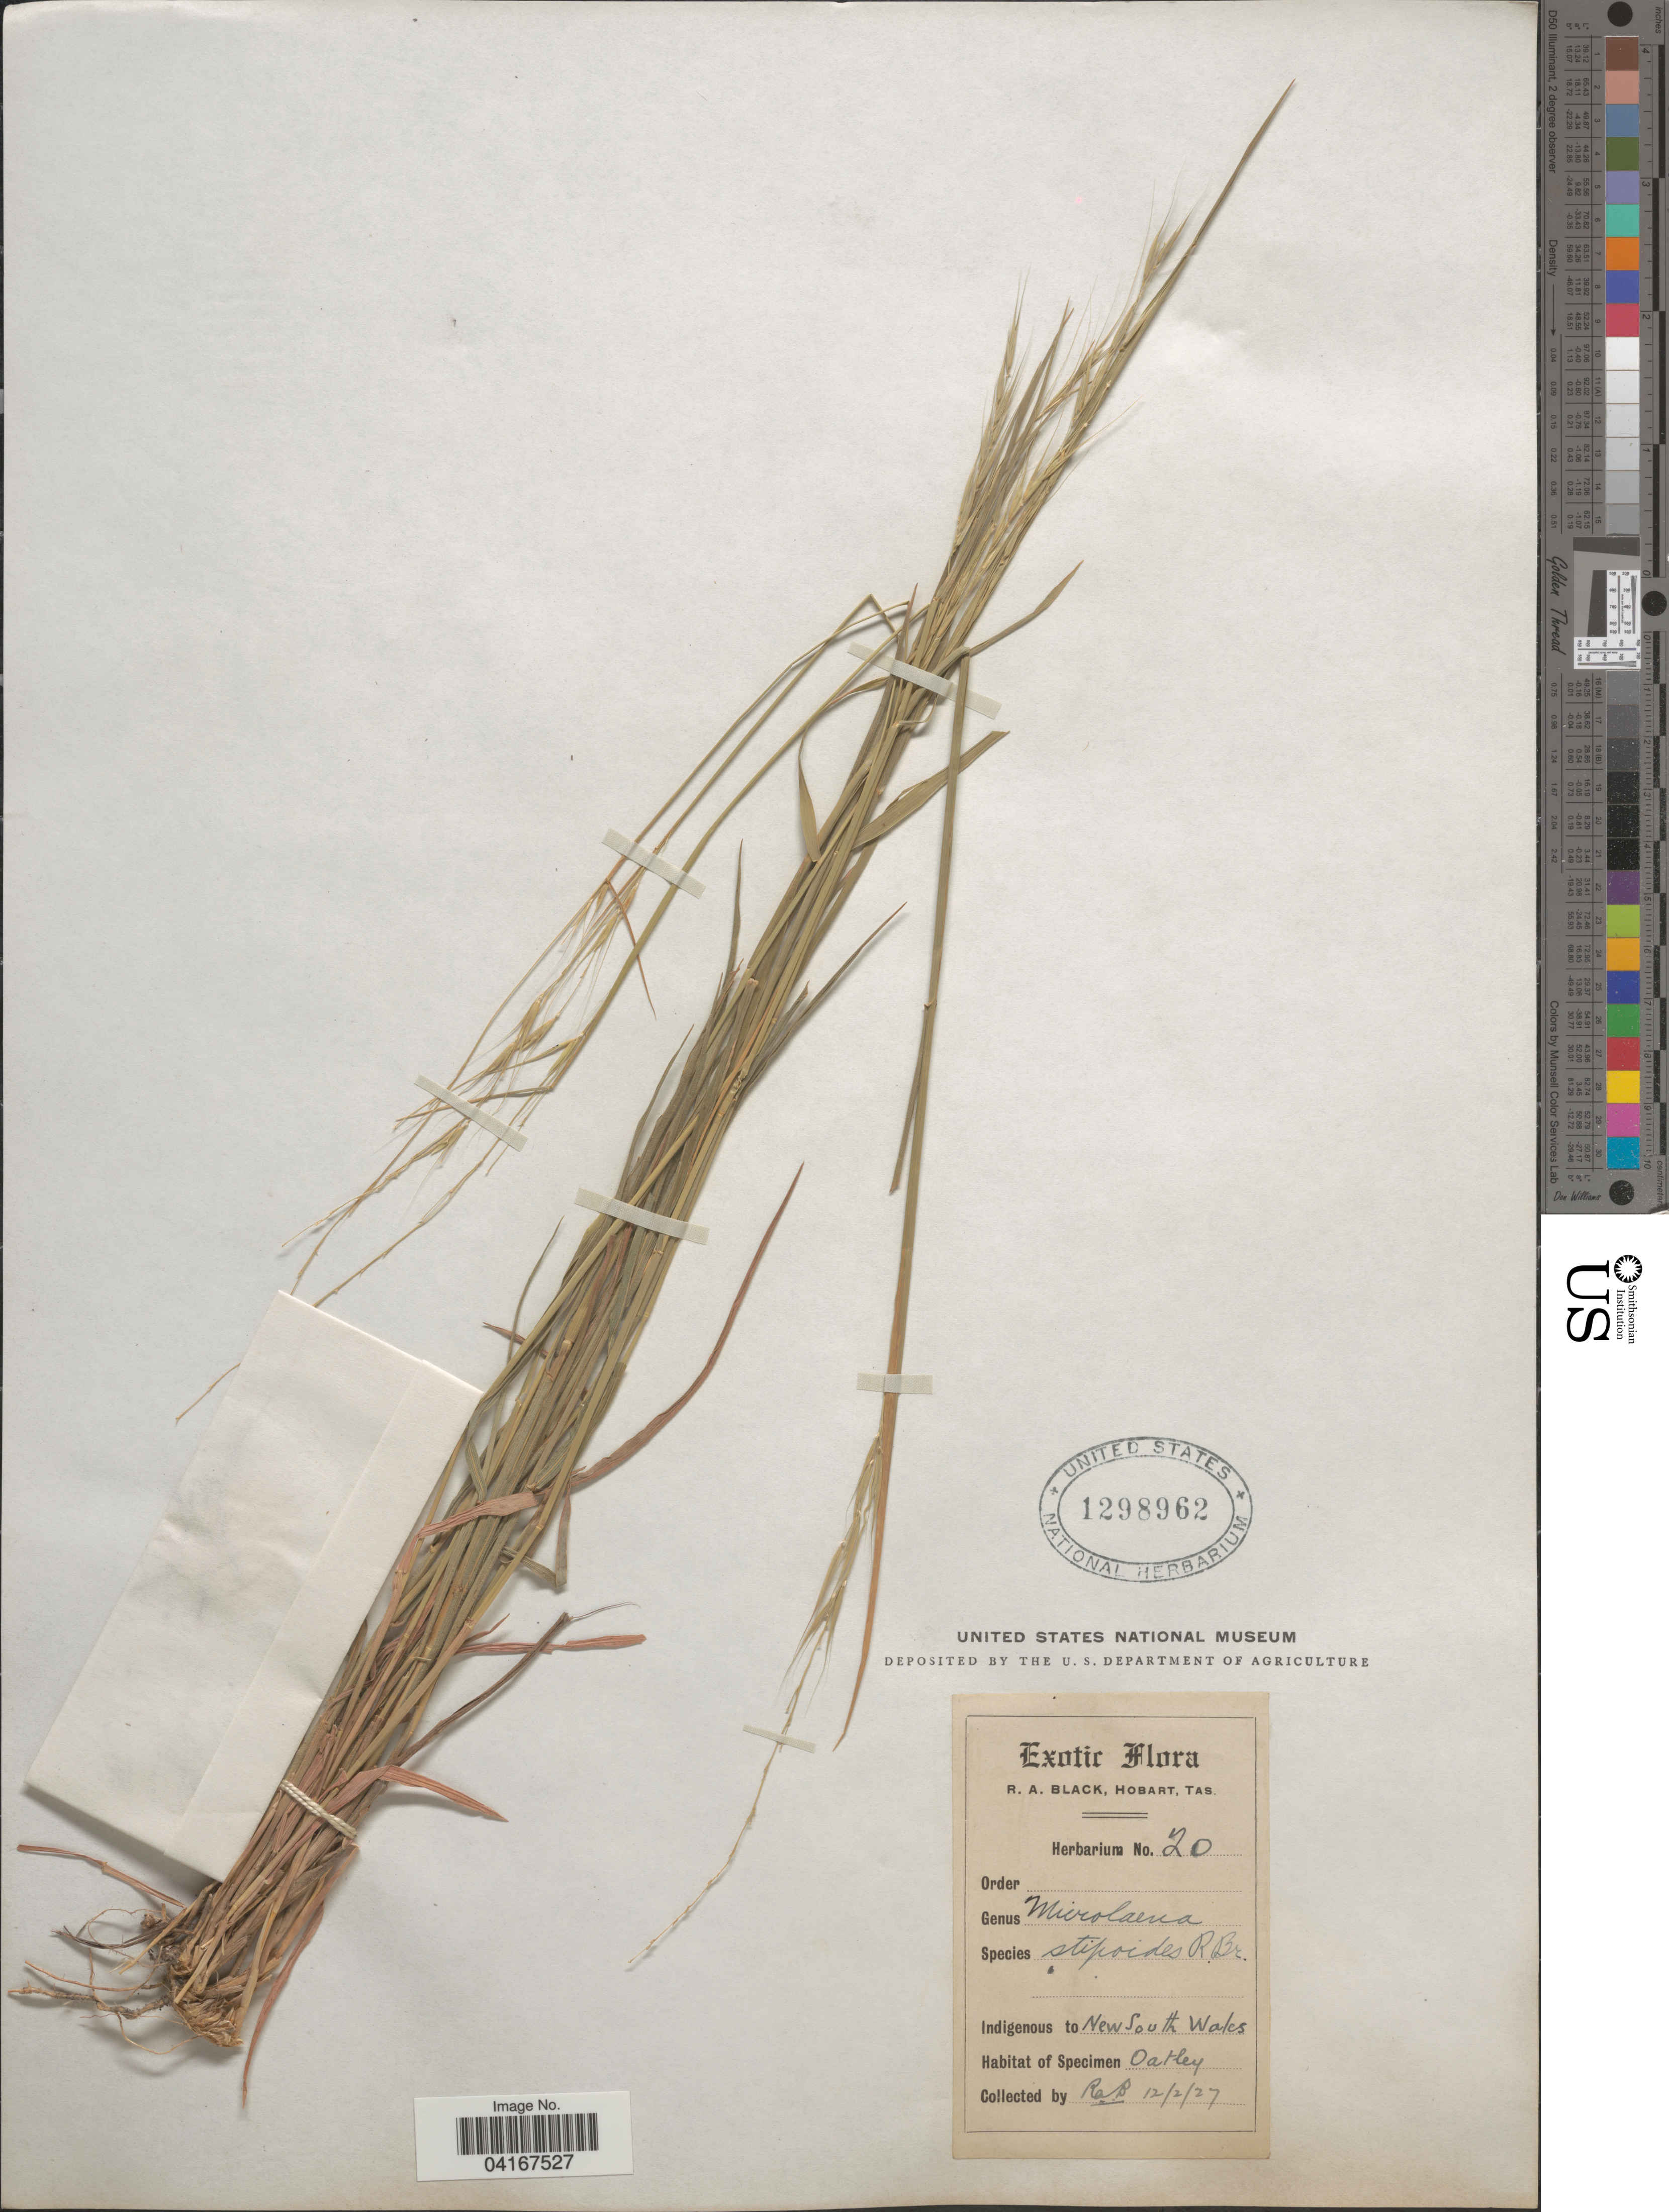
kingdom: Plantae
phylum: Tracheophyta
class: Liliopsida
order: Poales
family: Poaceae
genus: Microlaena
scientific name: Microlaena stipoides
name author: (Labill.) R. Br.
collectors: R. A. Black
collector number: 20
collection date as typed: Transcribed d/m/y: 12/2/27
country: Australia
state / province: New South Wales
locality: Oatley.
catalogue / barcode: US 1298962